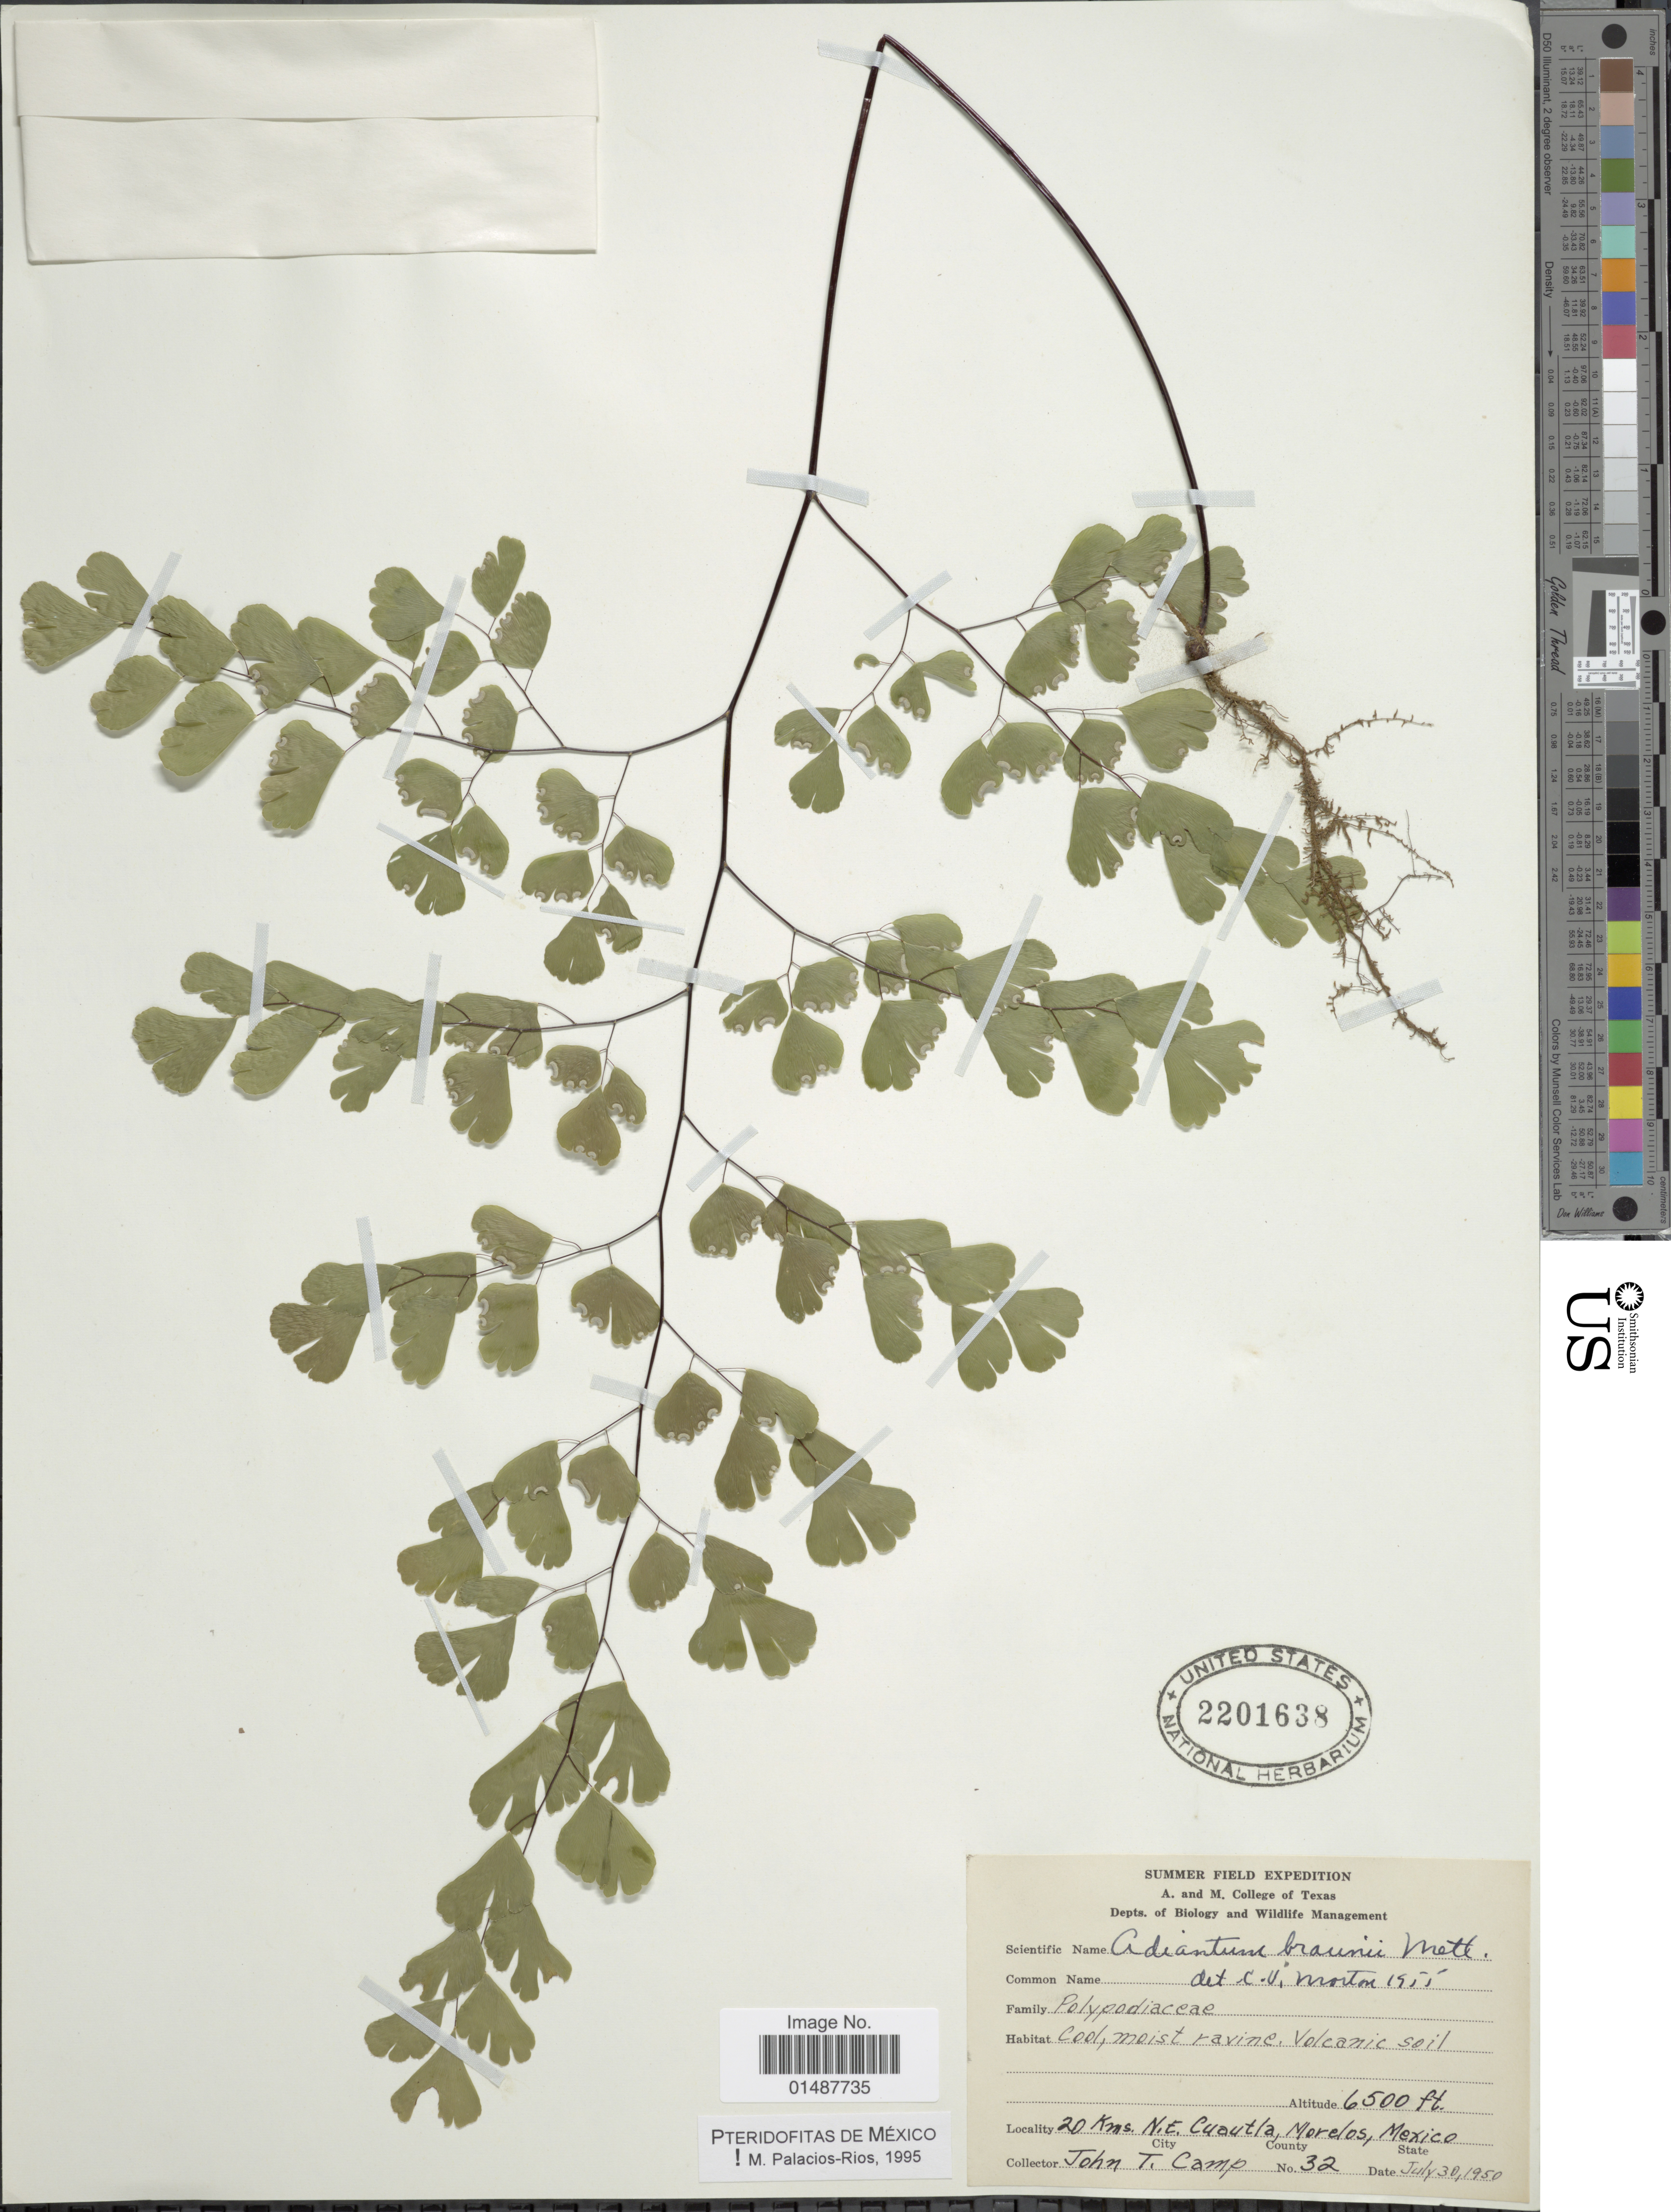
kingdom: Plantae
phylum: Tracheophyta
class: Polypodiopsida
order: Polypodiales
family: Pteridaceae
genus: Adiantum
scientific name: Adiantum braunii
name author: Mett. ex Kuhn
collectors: J. T. Camp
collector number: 32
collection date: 1950-07-30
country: Mexico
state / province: Morelos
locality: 20 Kms. N. E. Cuautla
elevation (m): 1981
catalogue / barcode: US 2201638